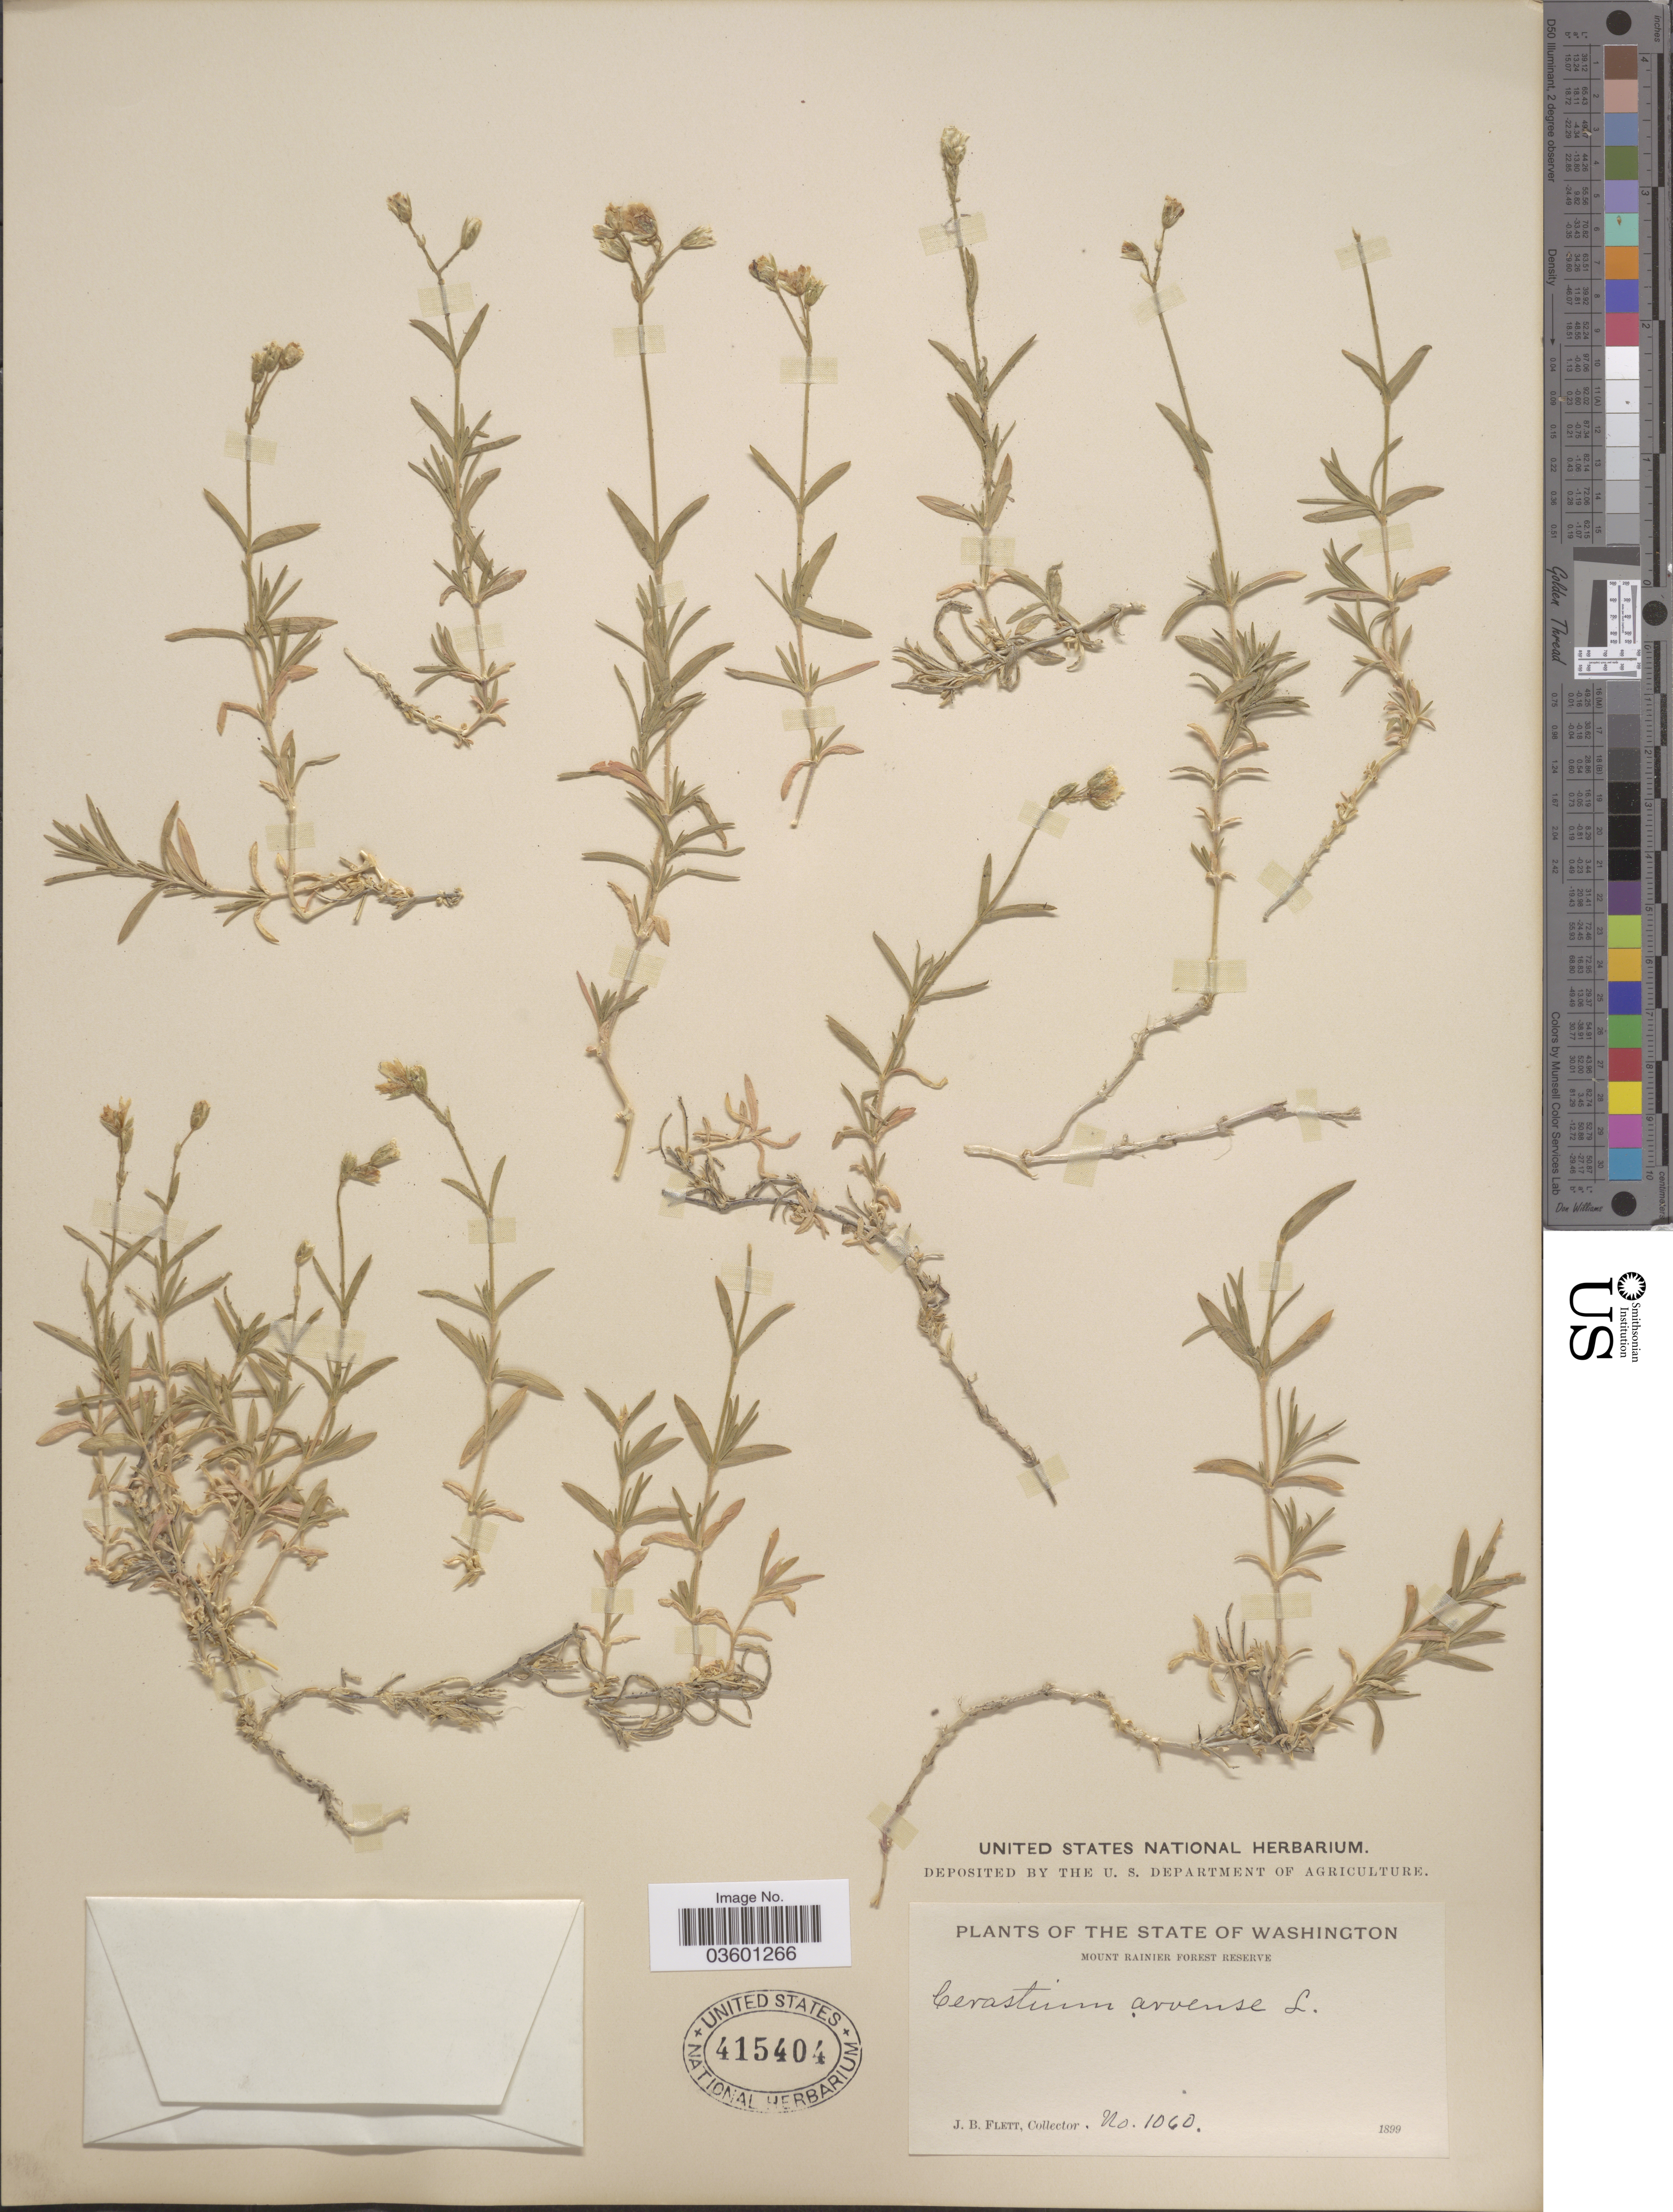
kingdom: Plantae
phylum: Tracheophyta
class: Magnoliopsida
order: Caryophyllales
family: Caryophyllaceae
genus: Cerastium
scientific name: Cerastium arvense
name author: L.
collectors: J. Flett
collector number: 1060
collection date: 1899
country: United States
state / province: Washington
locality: Mount Rainier Forest Reserve.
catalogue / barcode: US 415404